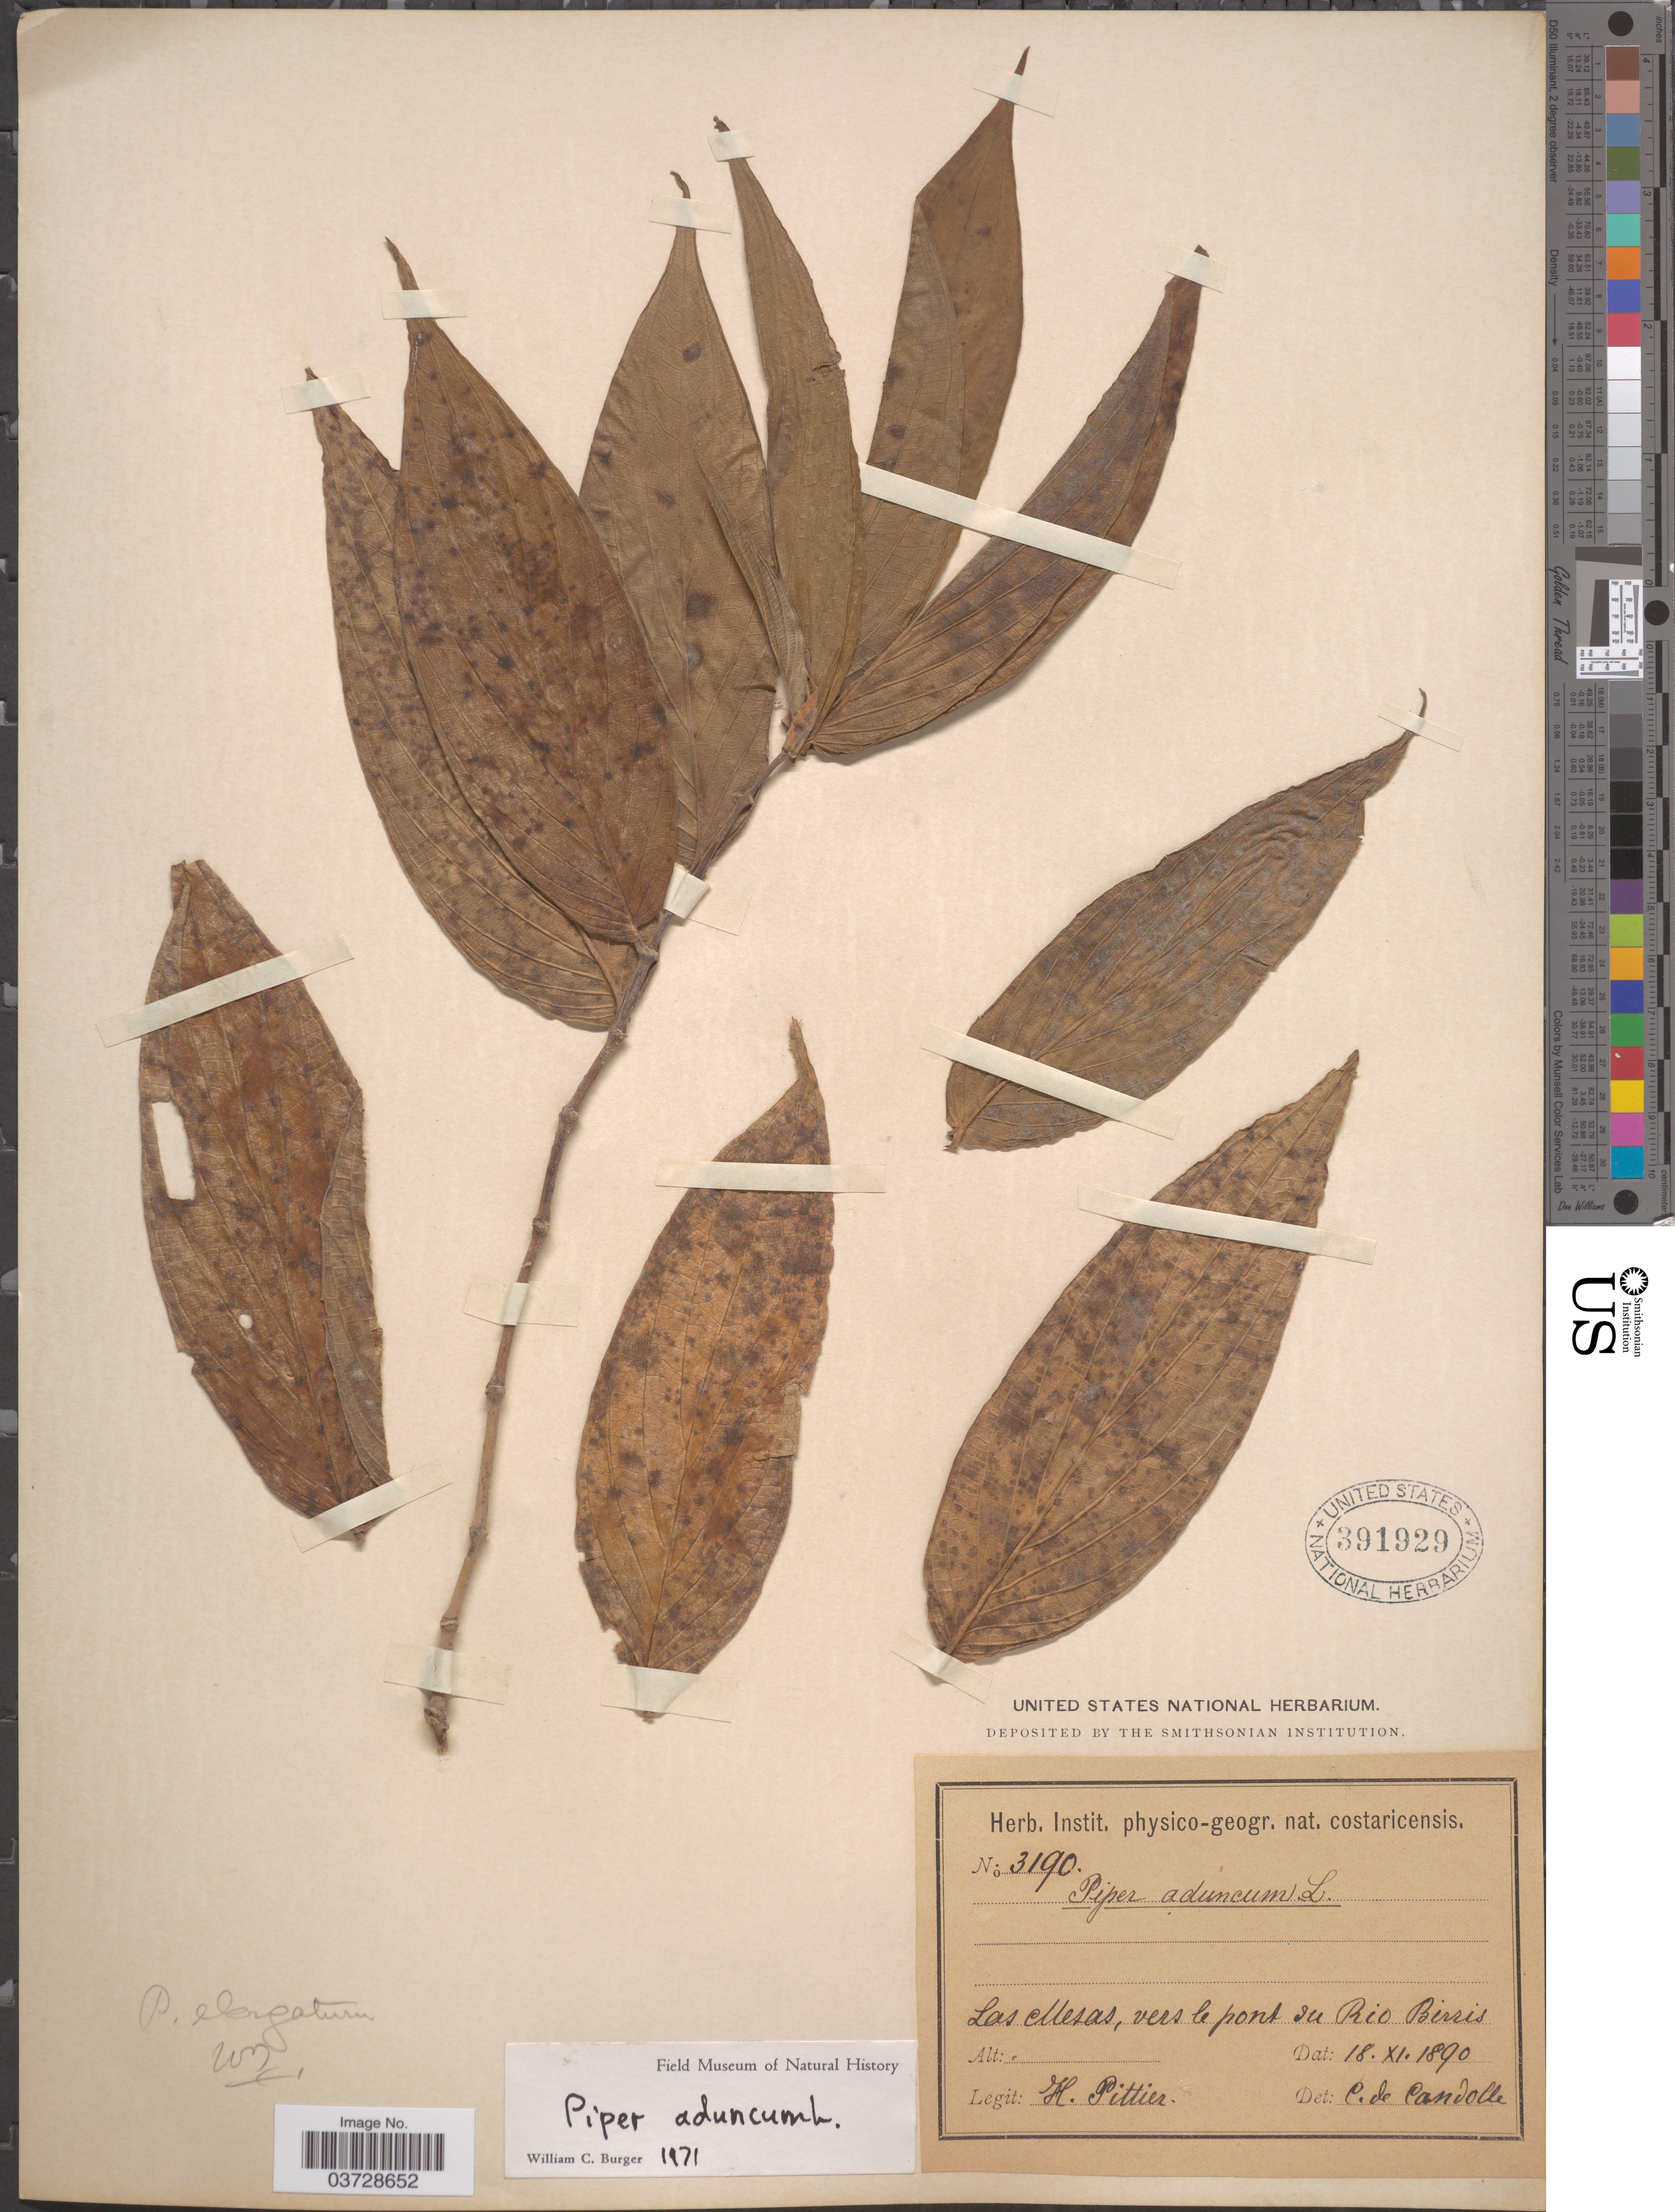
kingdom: Plantae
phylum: Tracheophyta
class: Magnoliopsida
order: Piperales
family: Piperaceae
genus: Piper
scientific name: Piper aduncum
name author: L.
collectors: H. F. Pittier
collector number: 3190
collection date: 1890-11-18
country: Costa Rica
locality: Las Mesas, vers le pont du Rio Birris.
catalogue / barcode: US 391929